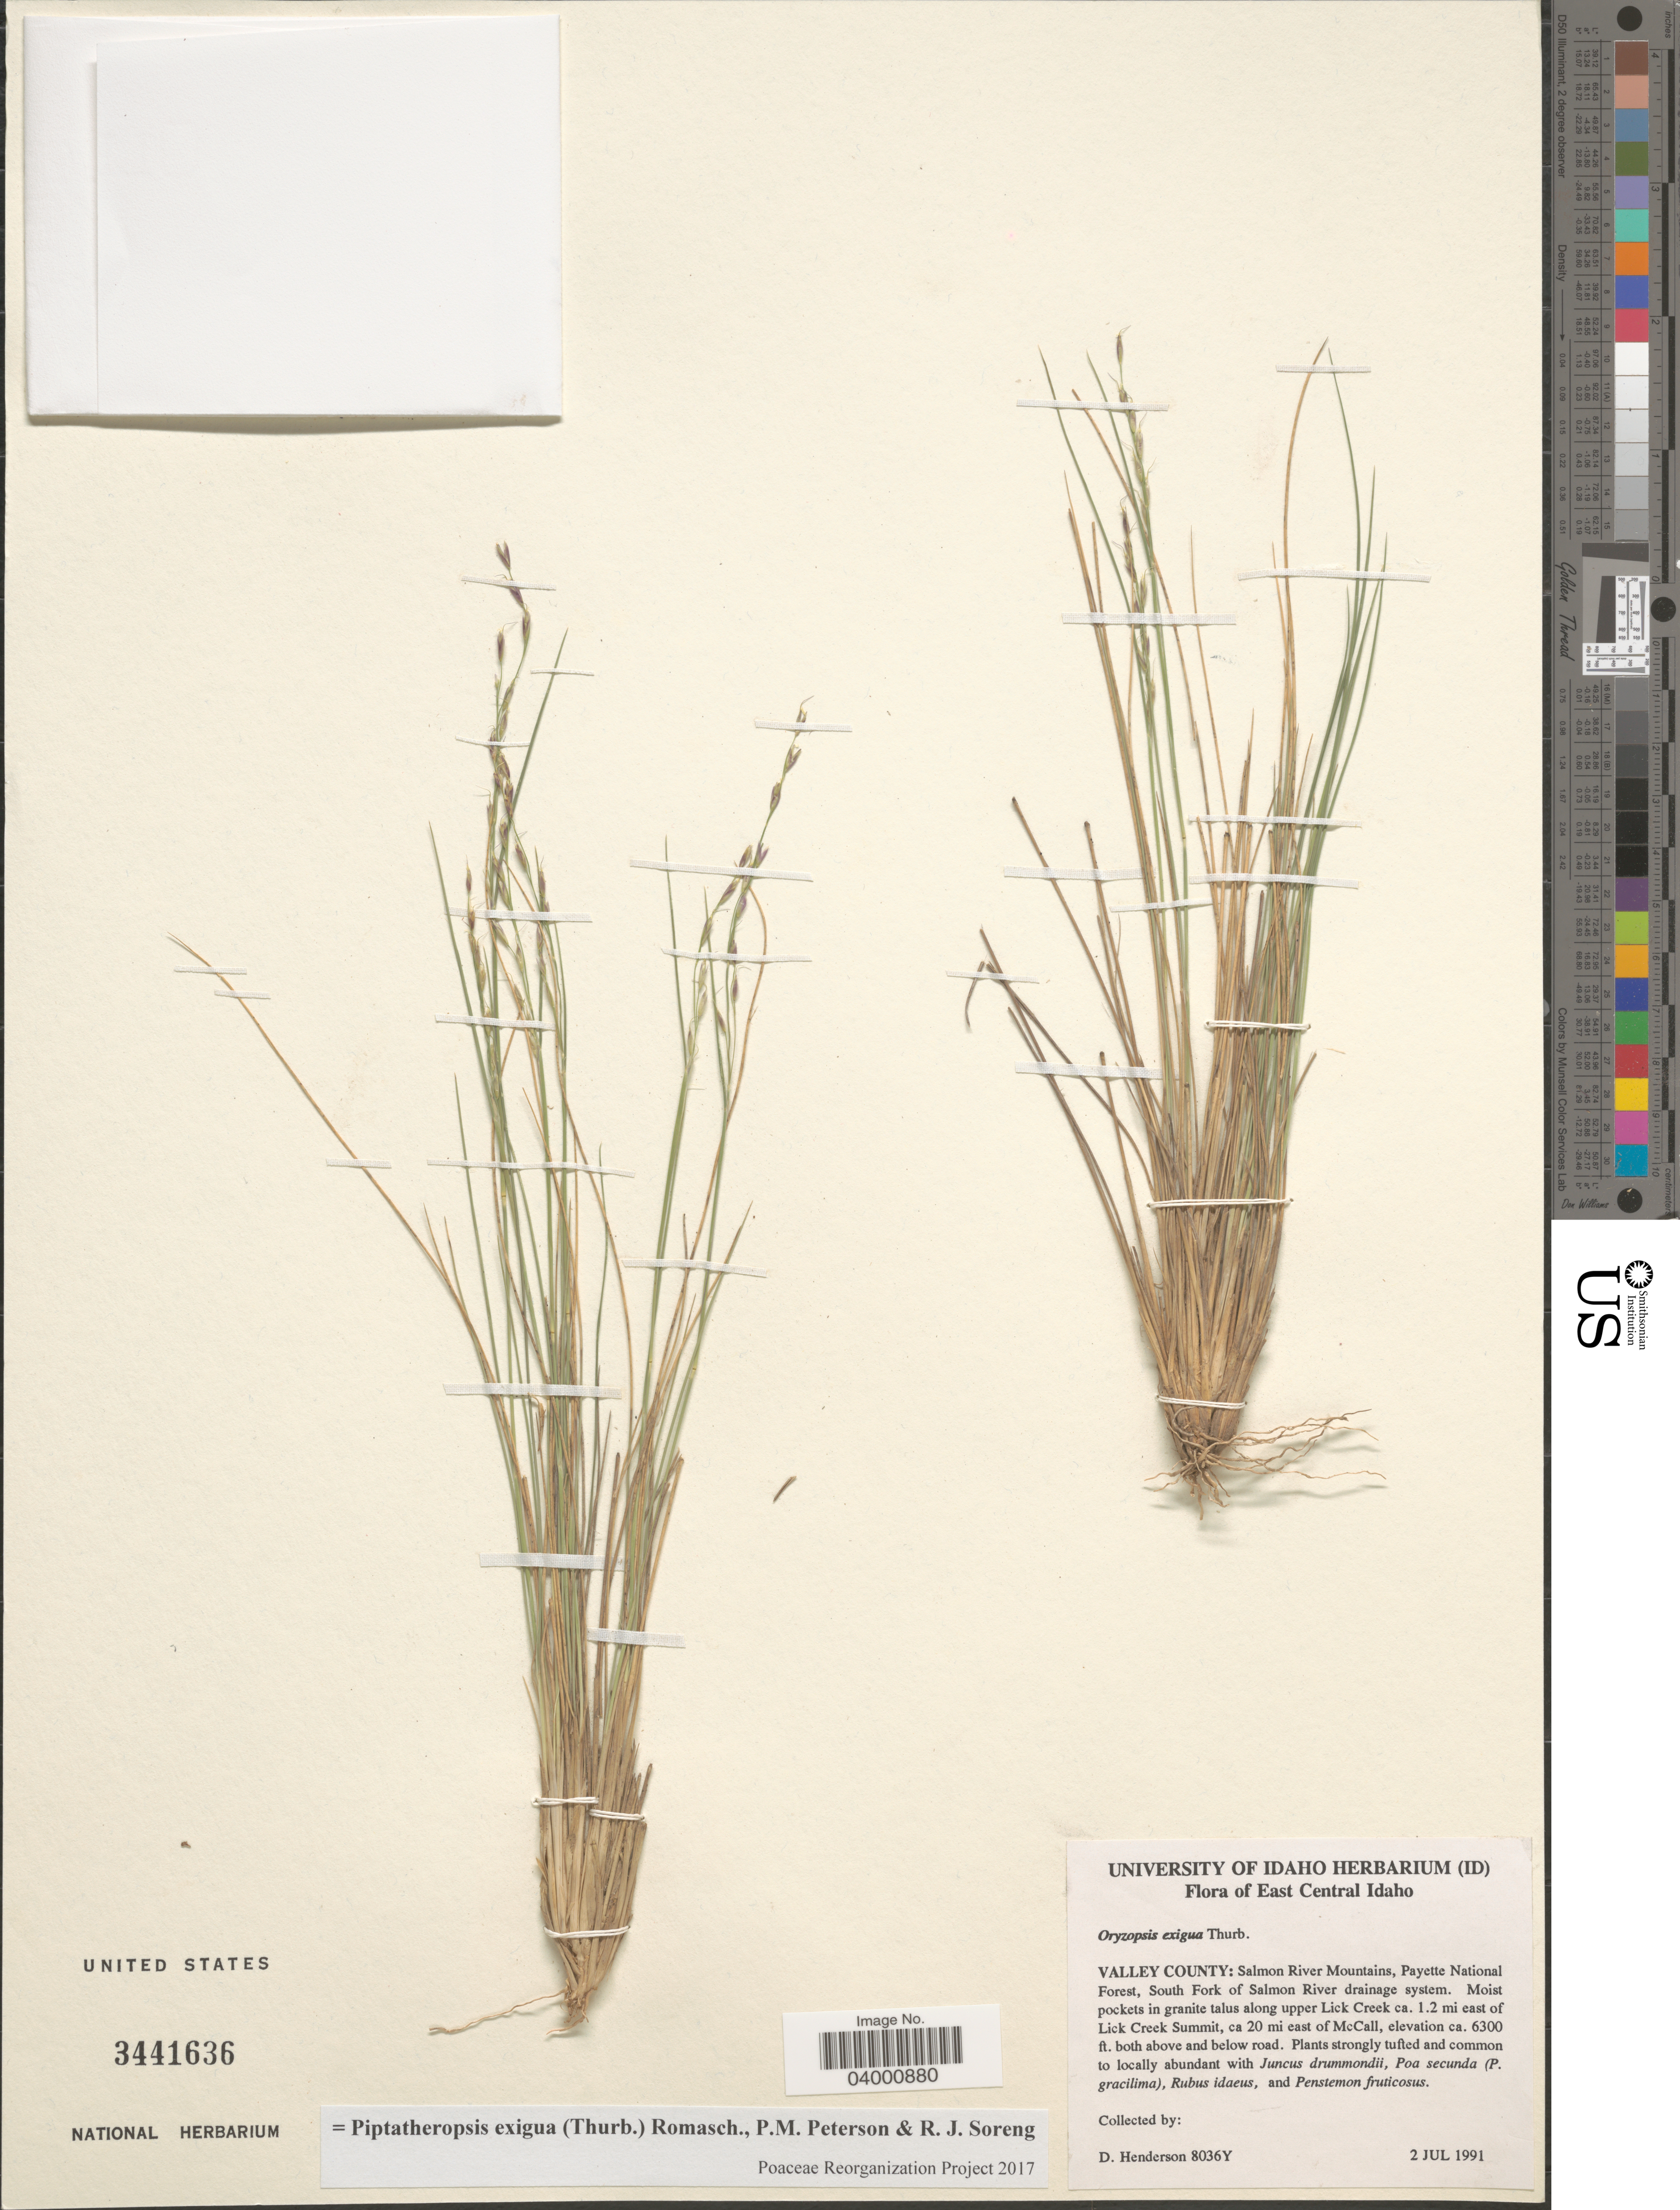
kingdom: Plantae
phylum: Tracheophyta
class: Liliopsida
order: Poales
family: Poaceae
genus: Piptatheropsis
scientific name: Piptatheropsis exigua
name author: (Thurb.) Romasch. et al.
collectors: D. Henderson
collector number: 8036Y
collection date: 1991-07-02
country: United States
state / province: Idaho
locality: East Central Idaho. Valley County: Salmon River Mountains, Payette National Forest, South Fork of Salmon River drainage system. Moist pockets in granite talus along upper Lick Creek ca. 1.2 mi east of Lick Creek Summit, ca 20 mi east of McCall.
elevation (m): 1920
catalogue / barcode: US 3441636